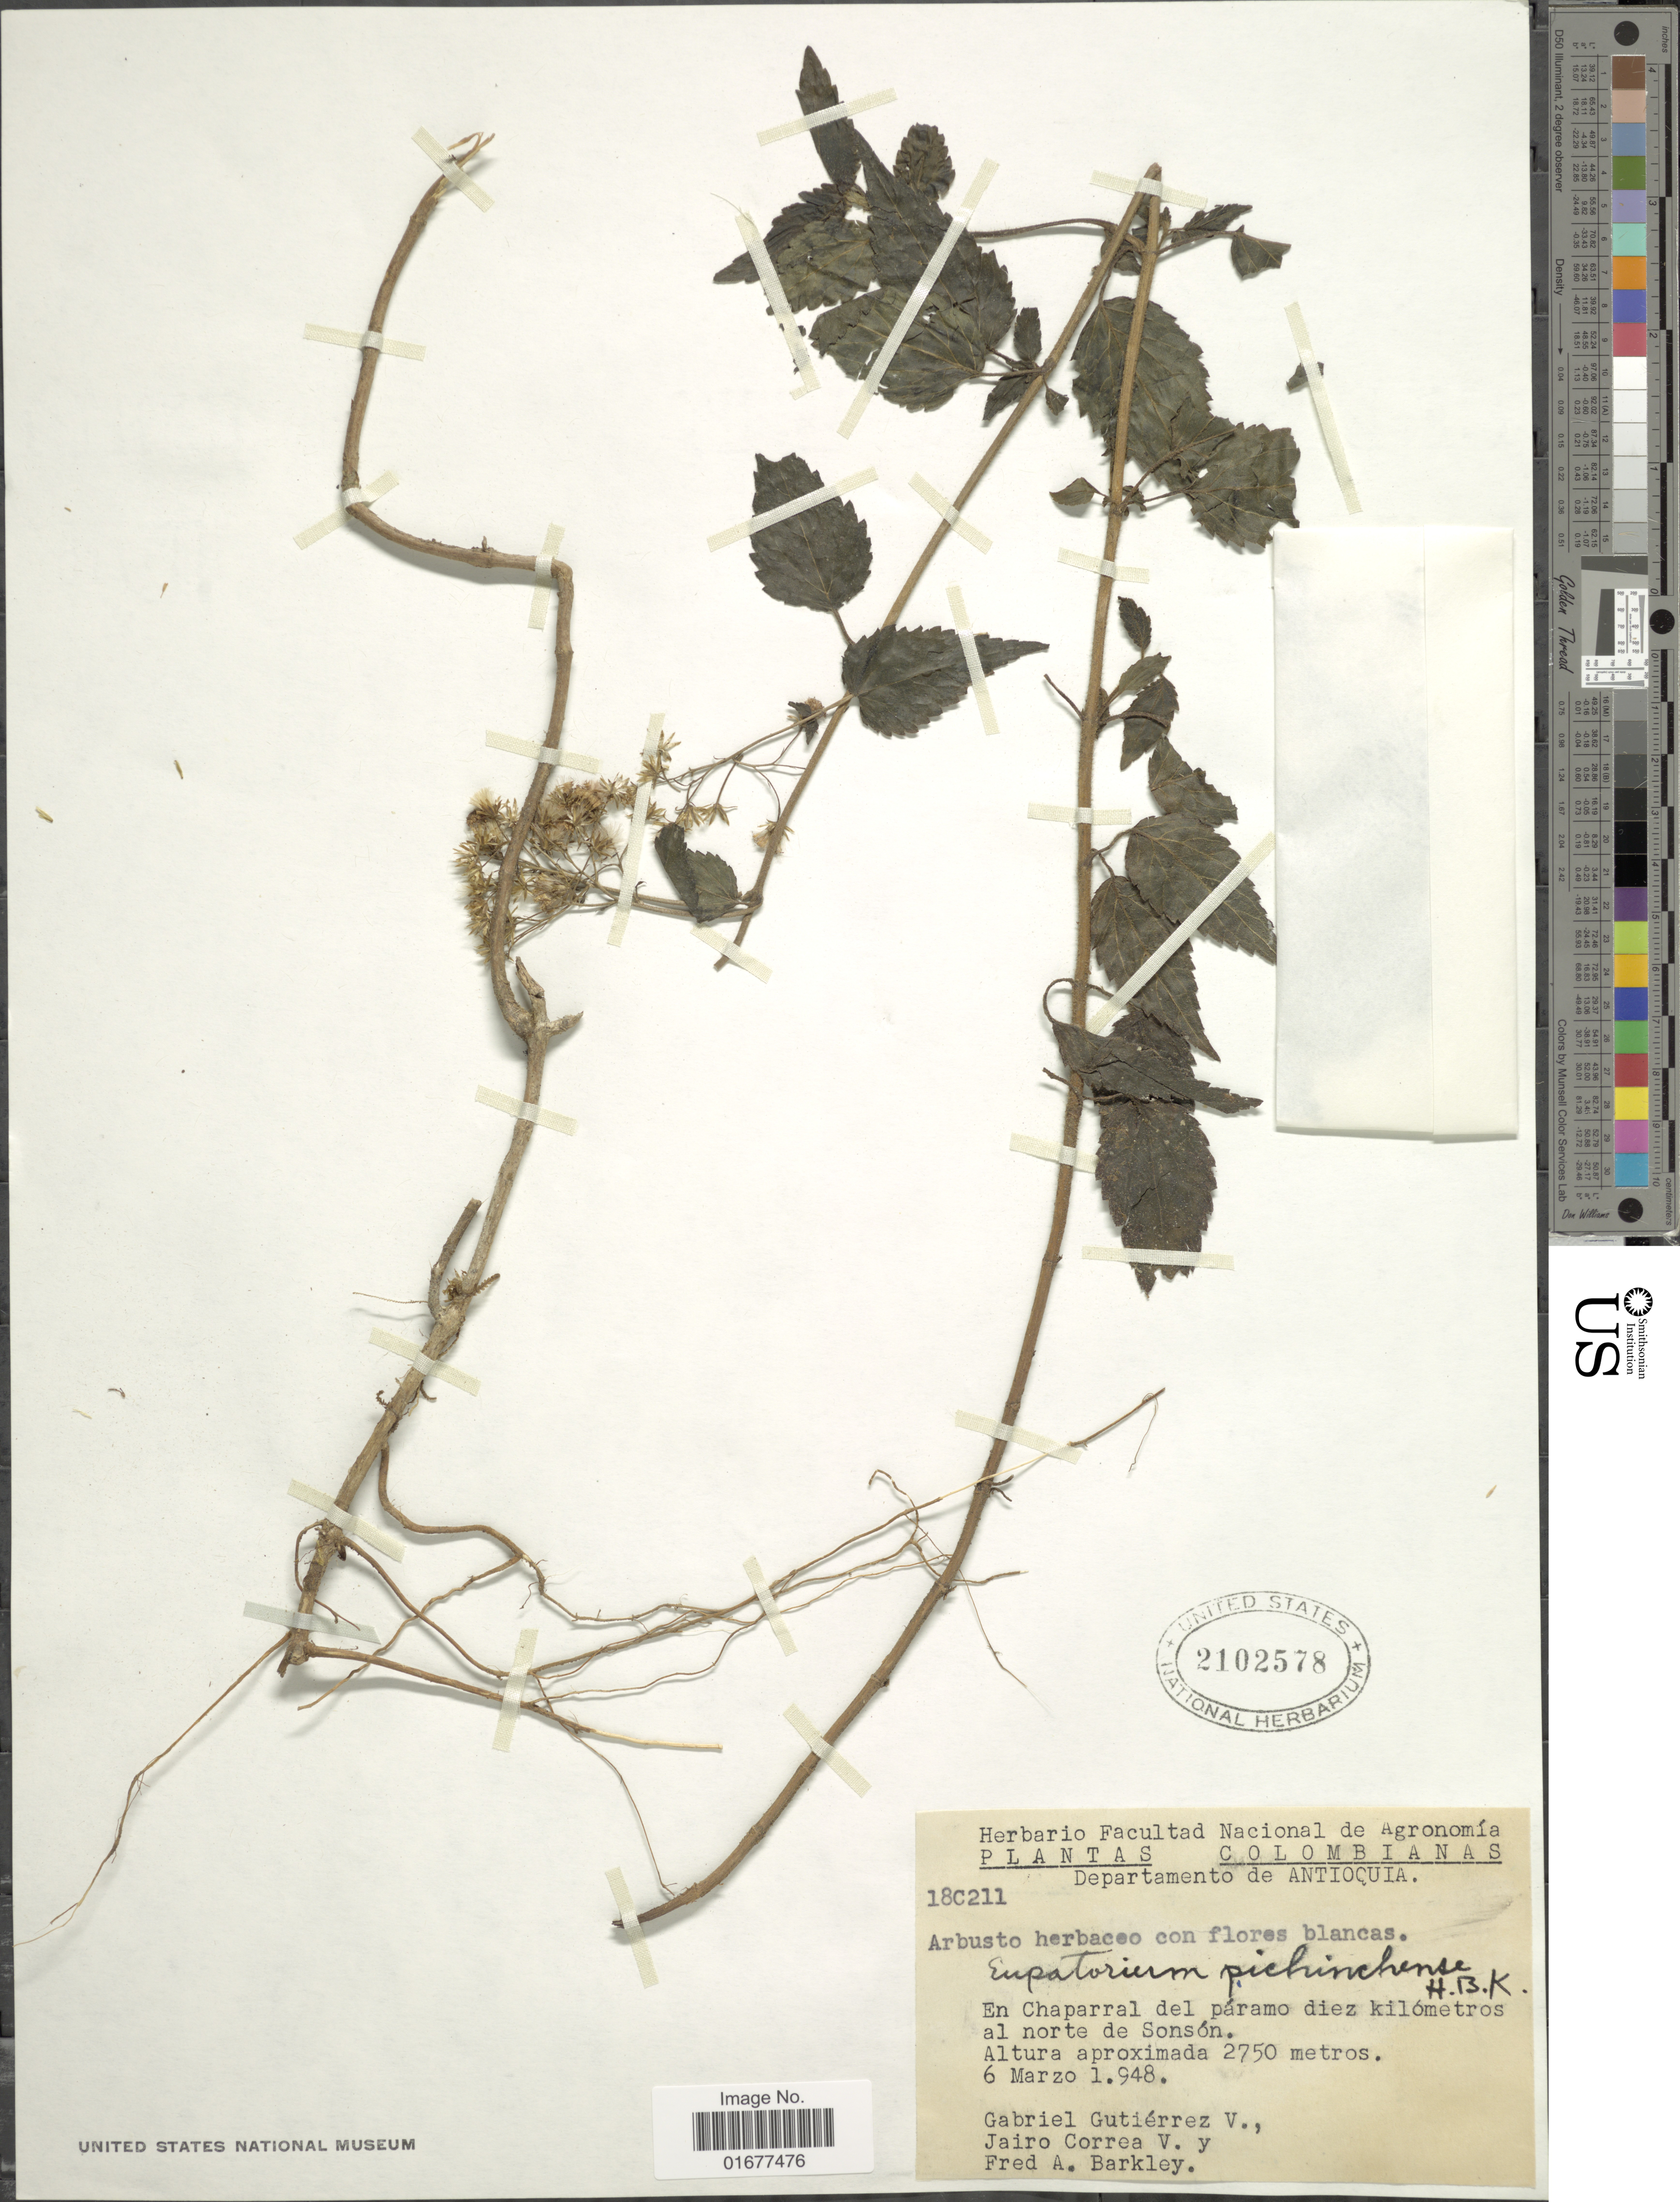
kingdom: Plantae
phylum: Tracheophyta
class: Magnoliopsida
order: Asterales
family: Asteraceae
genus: Ageratina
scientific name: Ageratina pichinchensis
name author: (Kunth) R.M. King & H. Rob.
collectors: G. Gutiérrez V., J. Correa & F. A. Barkley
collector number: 18c211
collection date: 1948-03-06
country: Colombia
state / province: Antioquia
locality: En Chaparral del paramo diez kilometros al norte de Sonson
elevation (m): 2750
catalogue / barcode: US 2102578